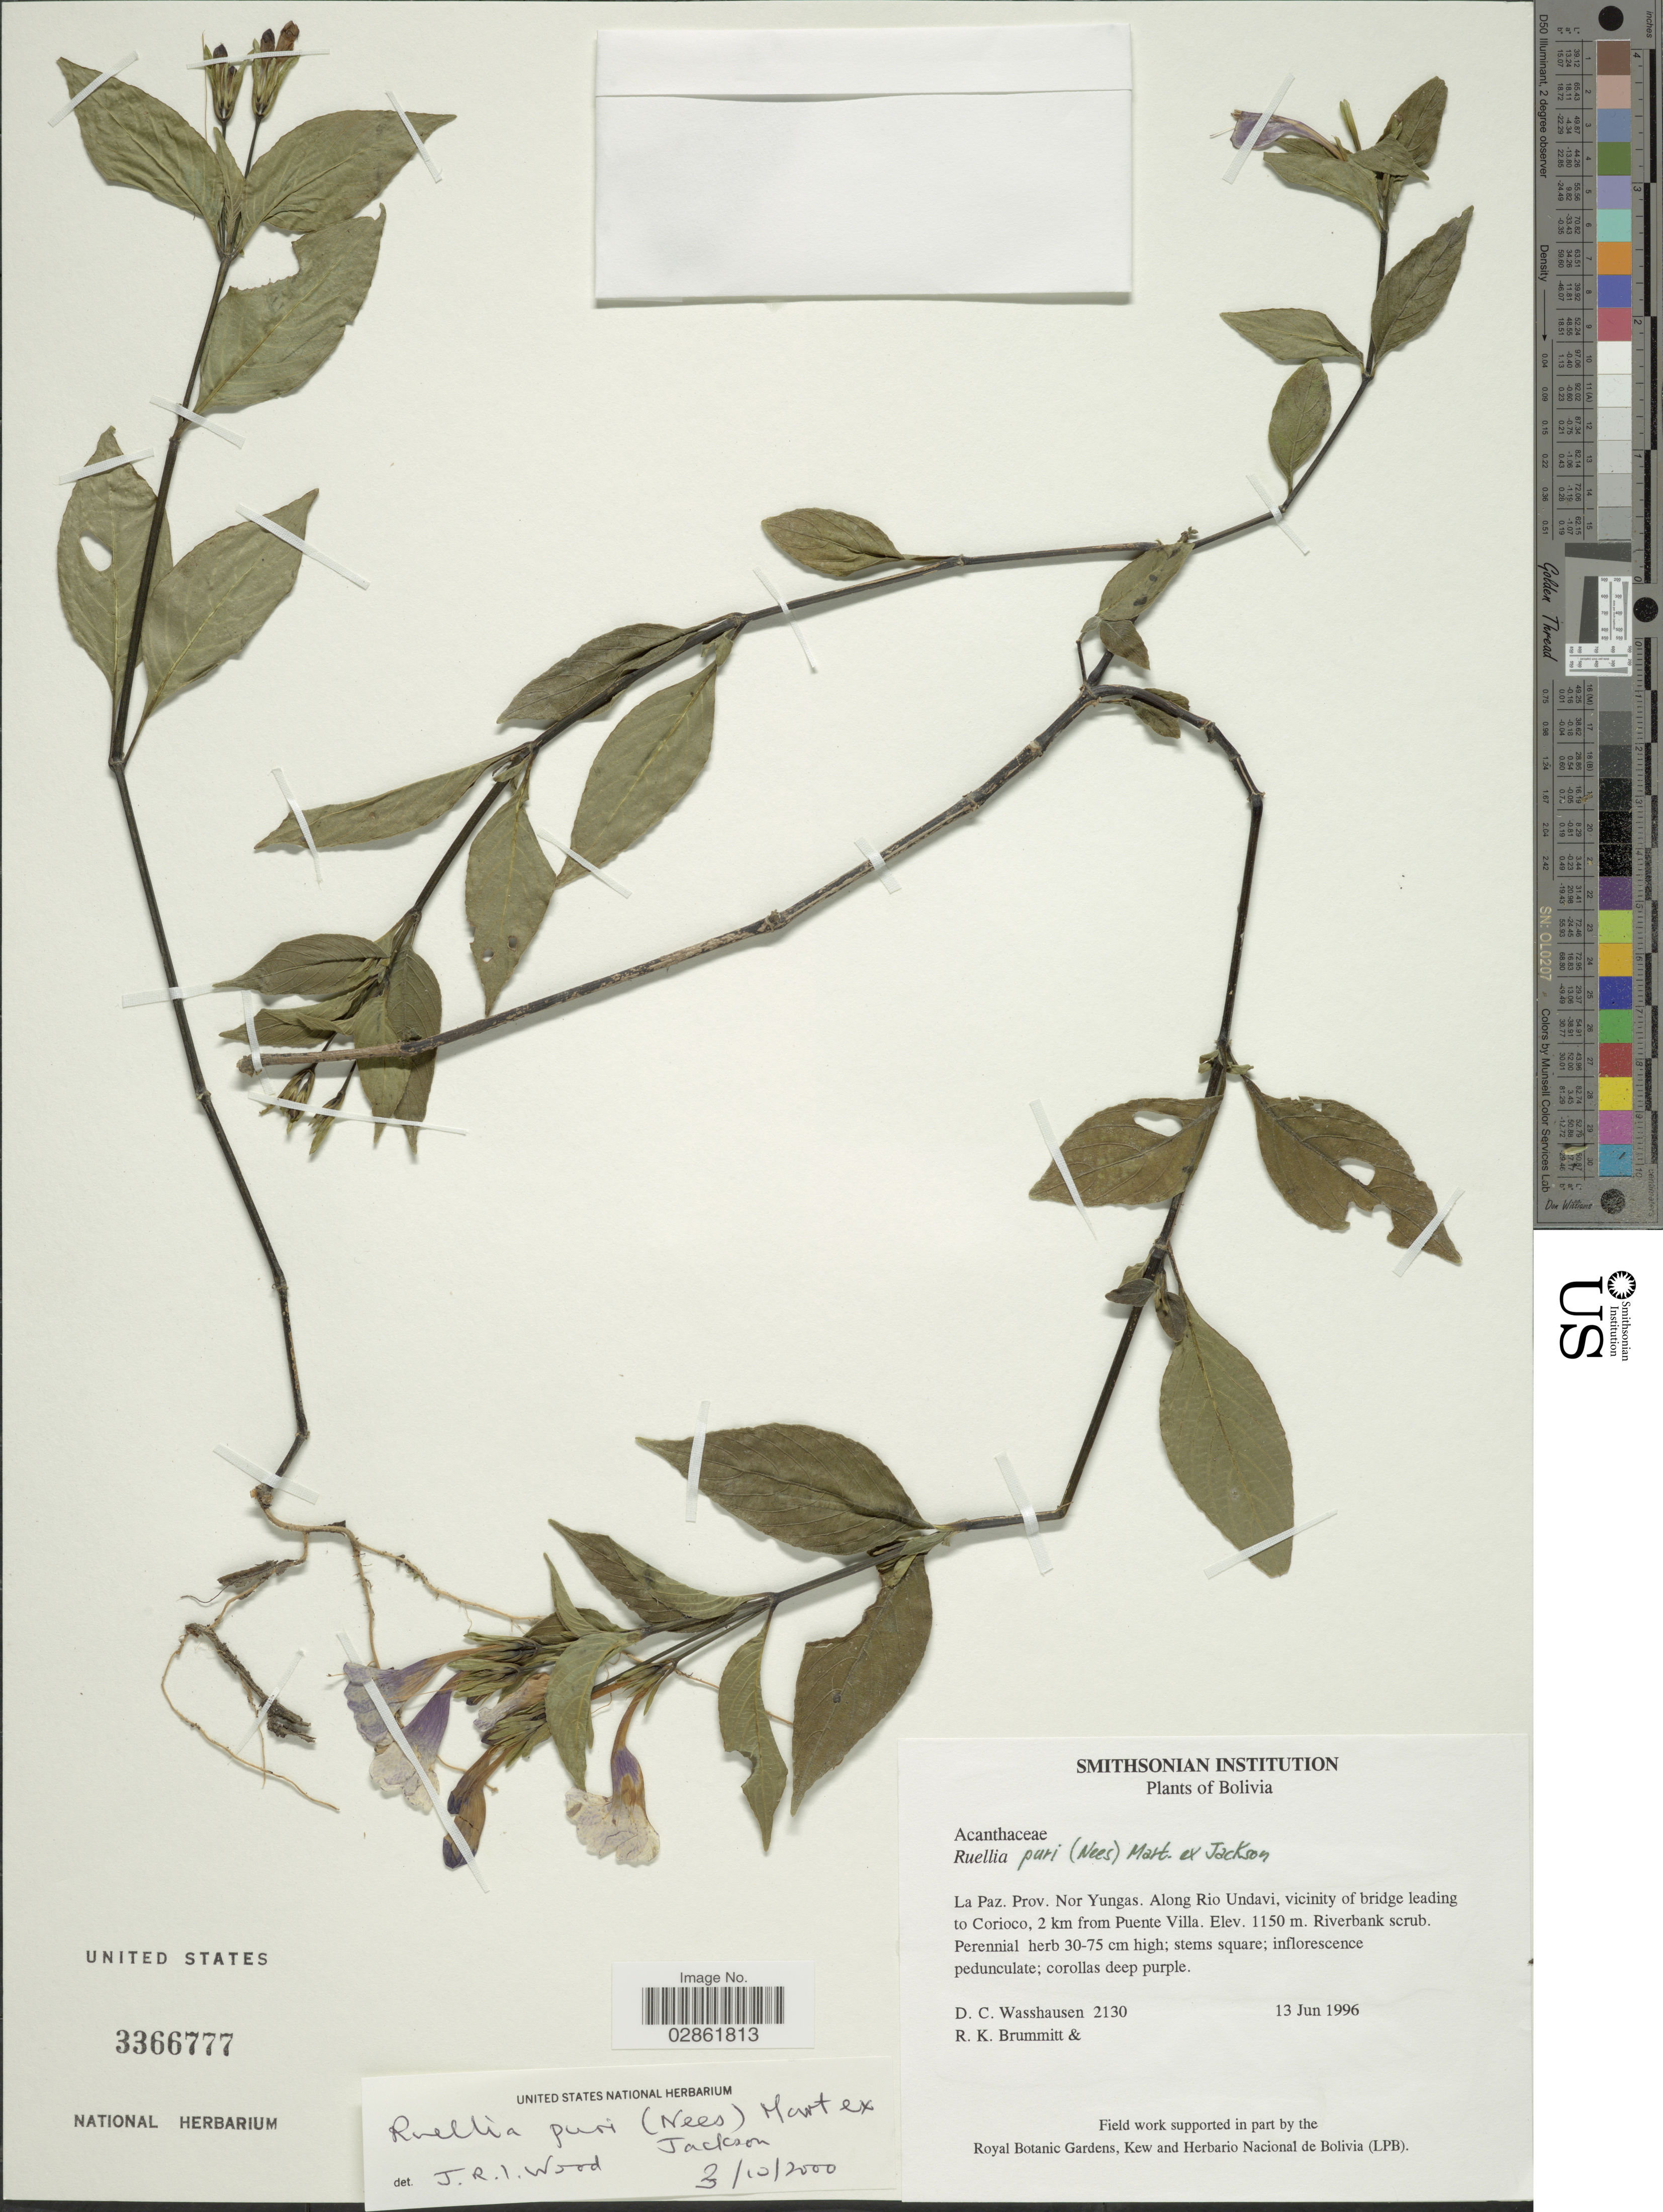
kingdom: Plantae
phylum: Tracheophyta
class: Magnoliopsida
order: Lamiales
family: Acanthaceae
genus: Ruellia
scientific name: Ruellia puri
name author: Mart. ex Nees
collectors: D. C. Wasshausen & N. Brummitt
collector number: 2130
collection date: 1996-06-13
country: Bolivia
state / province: La Paz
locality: Prov. Nor Yungas. Along Rio Undavi, vicinity of bridge leading to Corioco, 2 km from Puente Villa.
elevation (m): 1150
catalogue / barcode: US 3366777